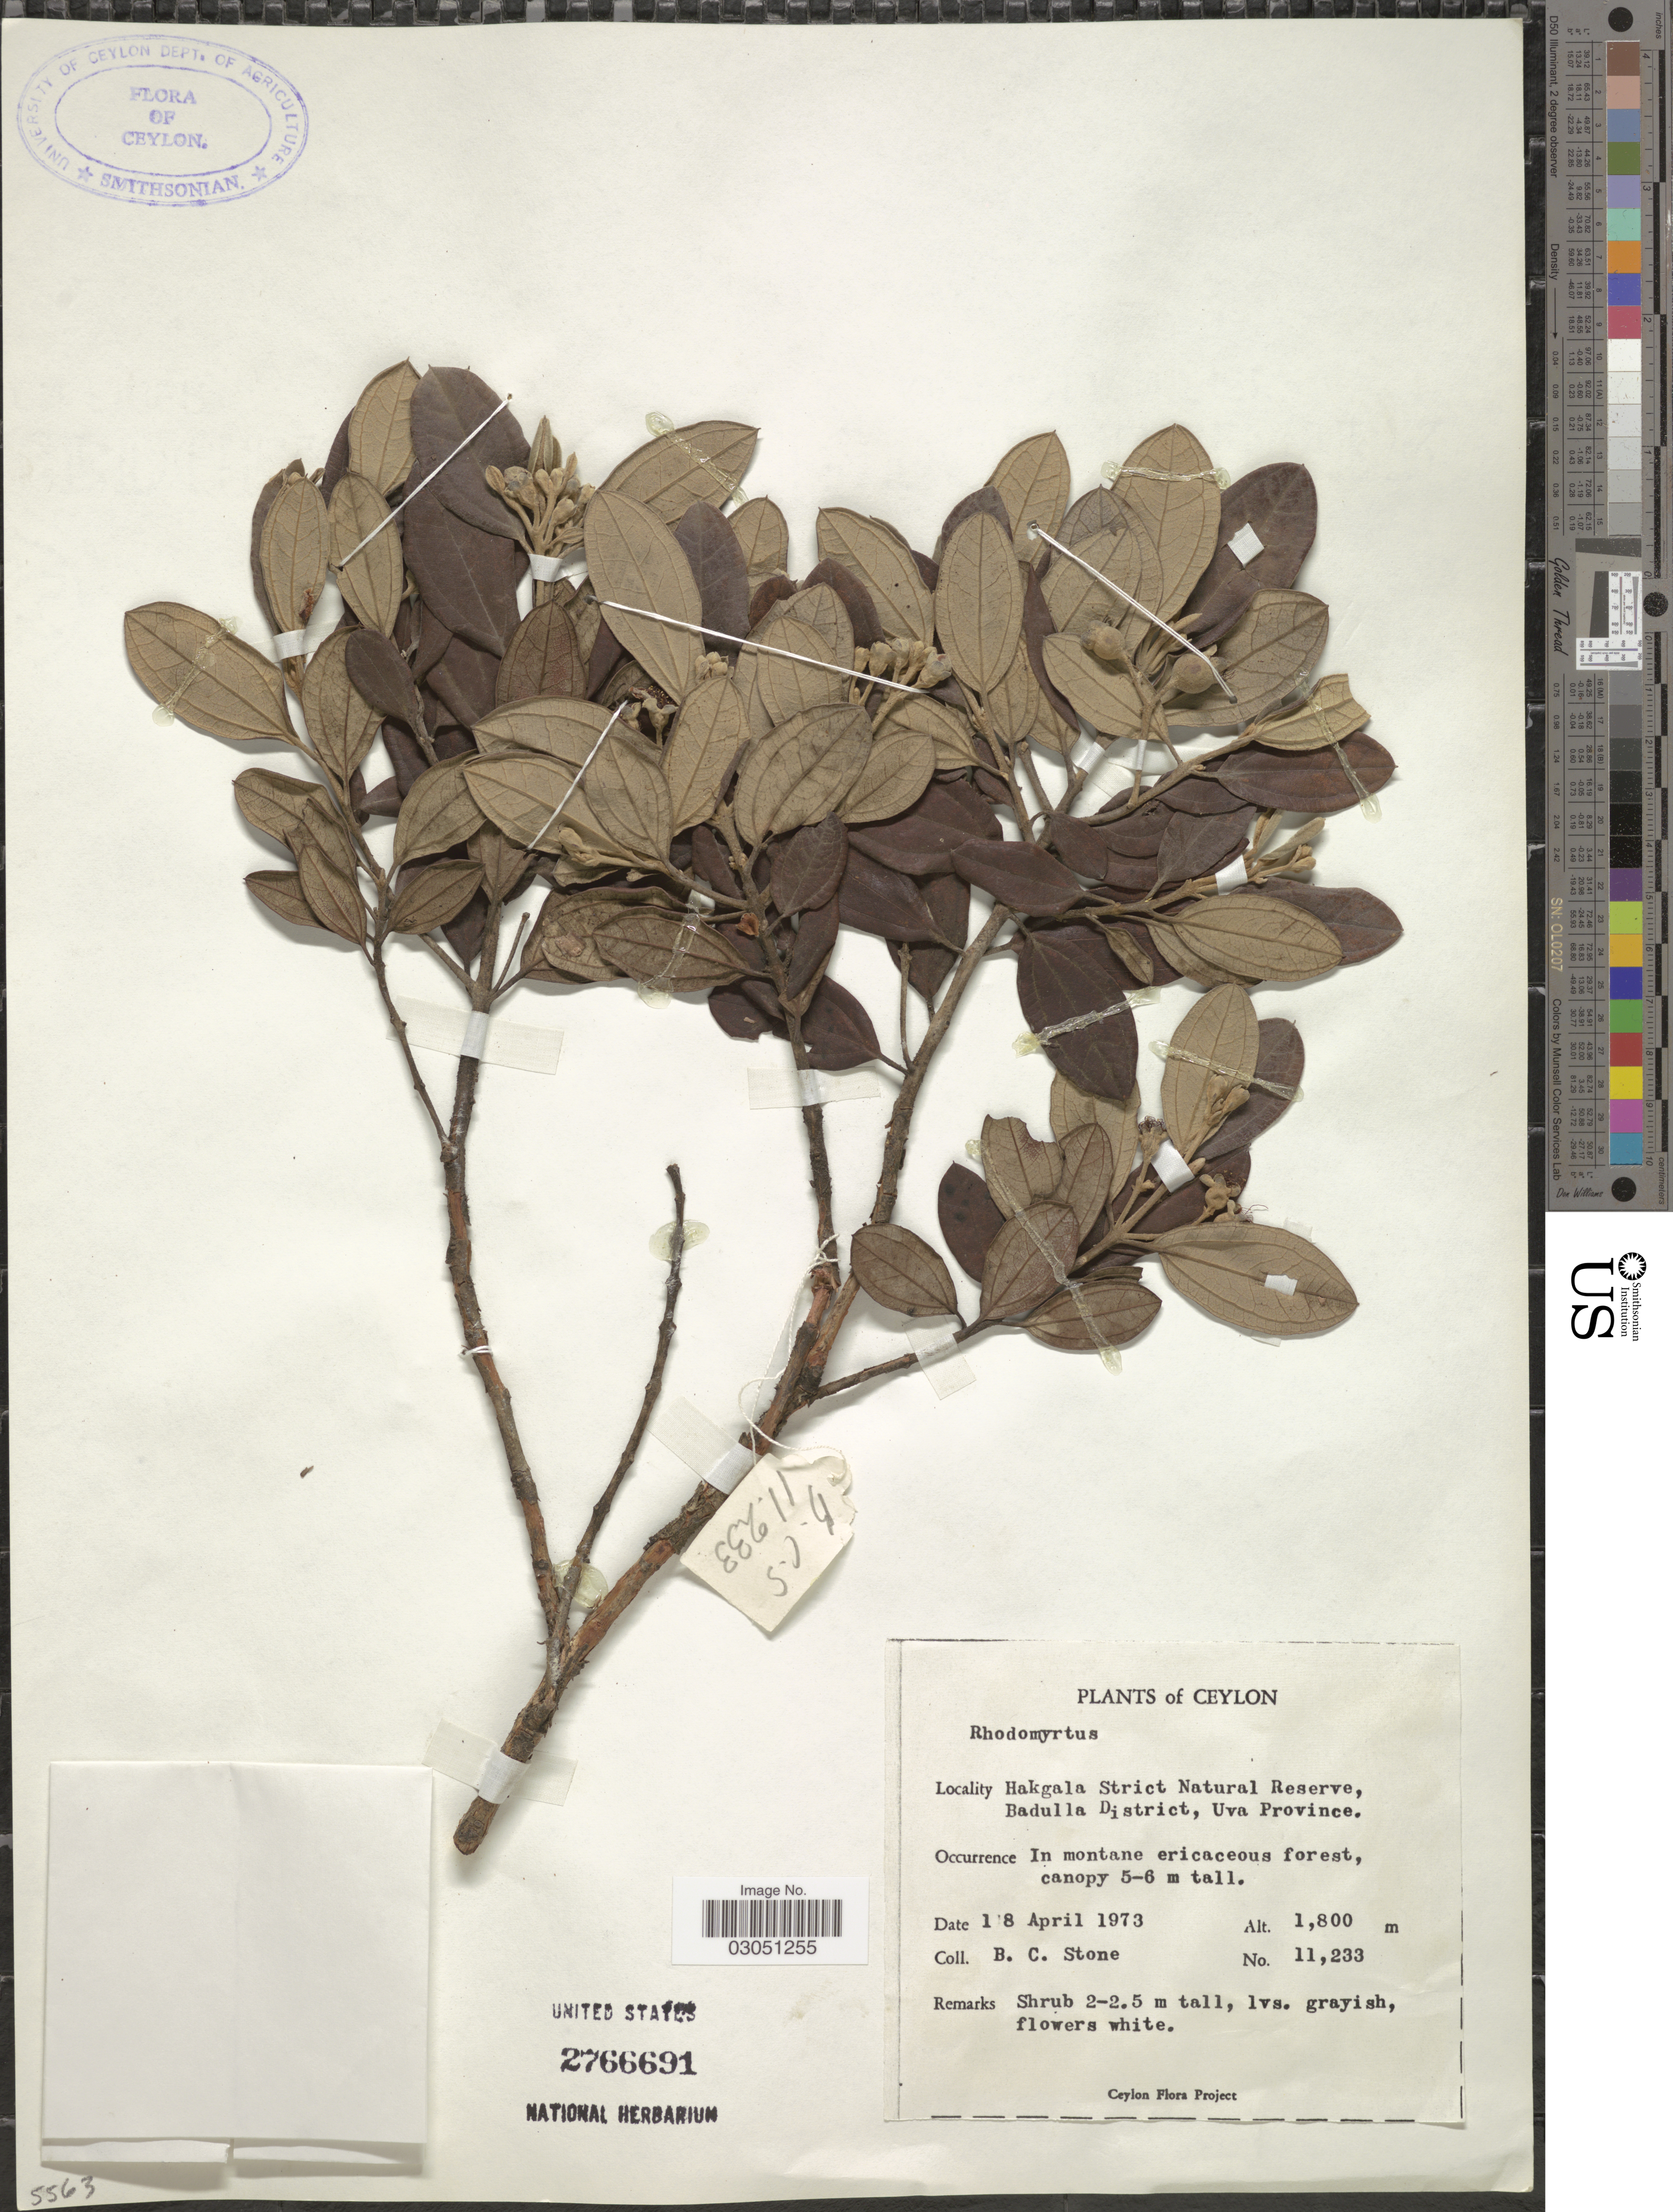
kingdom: Plantae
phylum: Tracheophyta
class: Magnoliopsida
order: Myrtales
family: Myrtaceae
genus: Rhodomyrtus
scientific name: Rhodomyrtus sp.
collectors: B. C. Stone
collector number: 11233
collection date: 1973-04-18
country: Sri Lanka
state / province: Uva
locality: Ceylon, Hakgala Strict Natural Reserve, Badulla District.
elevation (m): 1800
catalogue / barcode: US 2766691